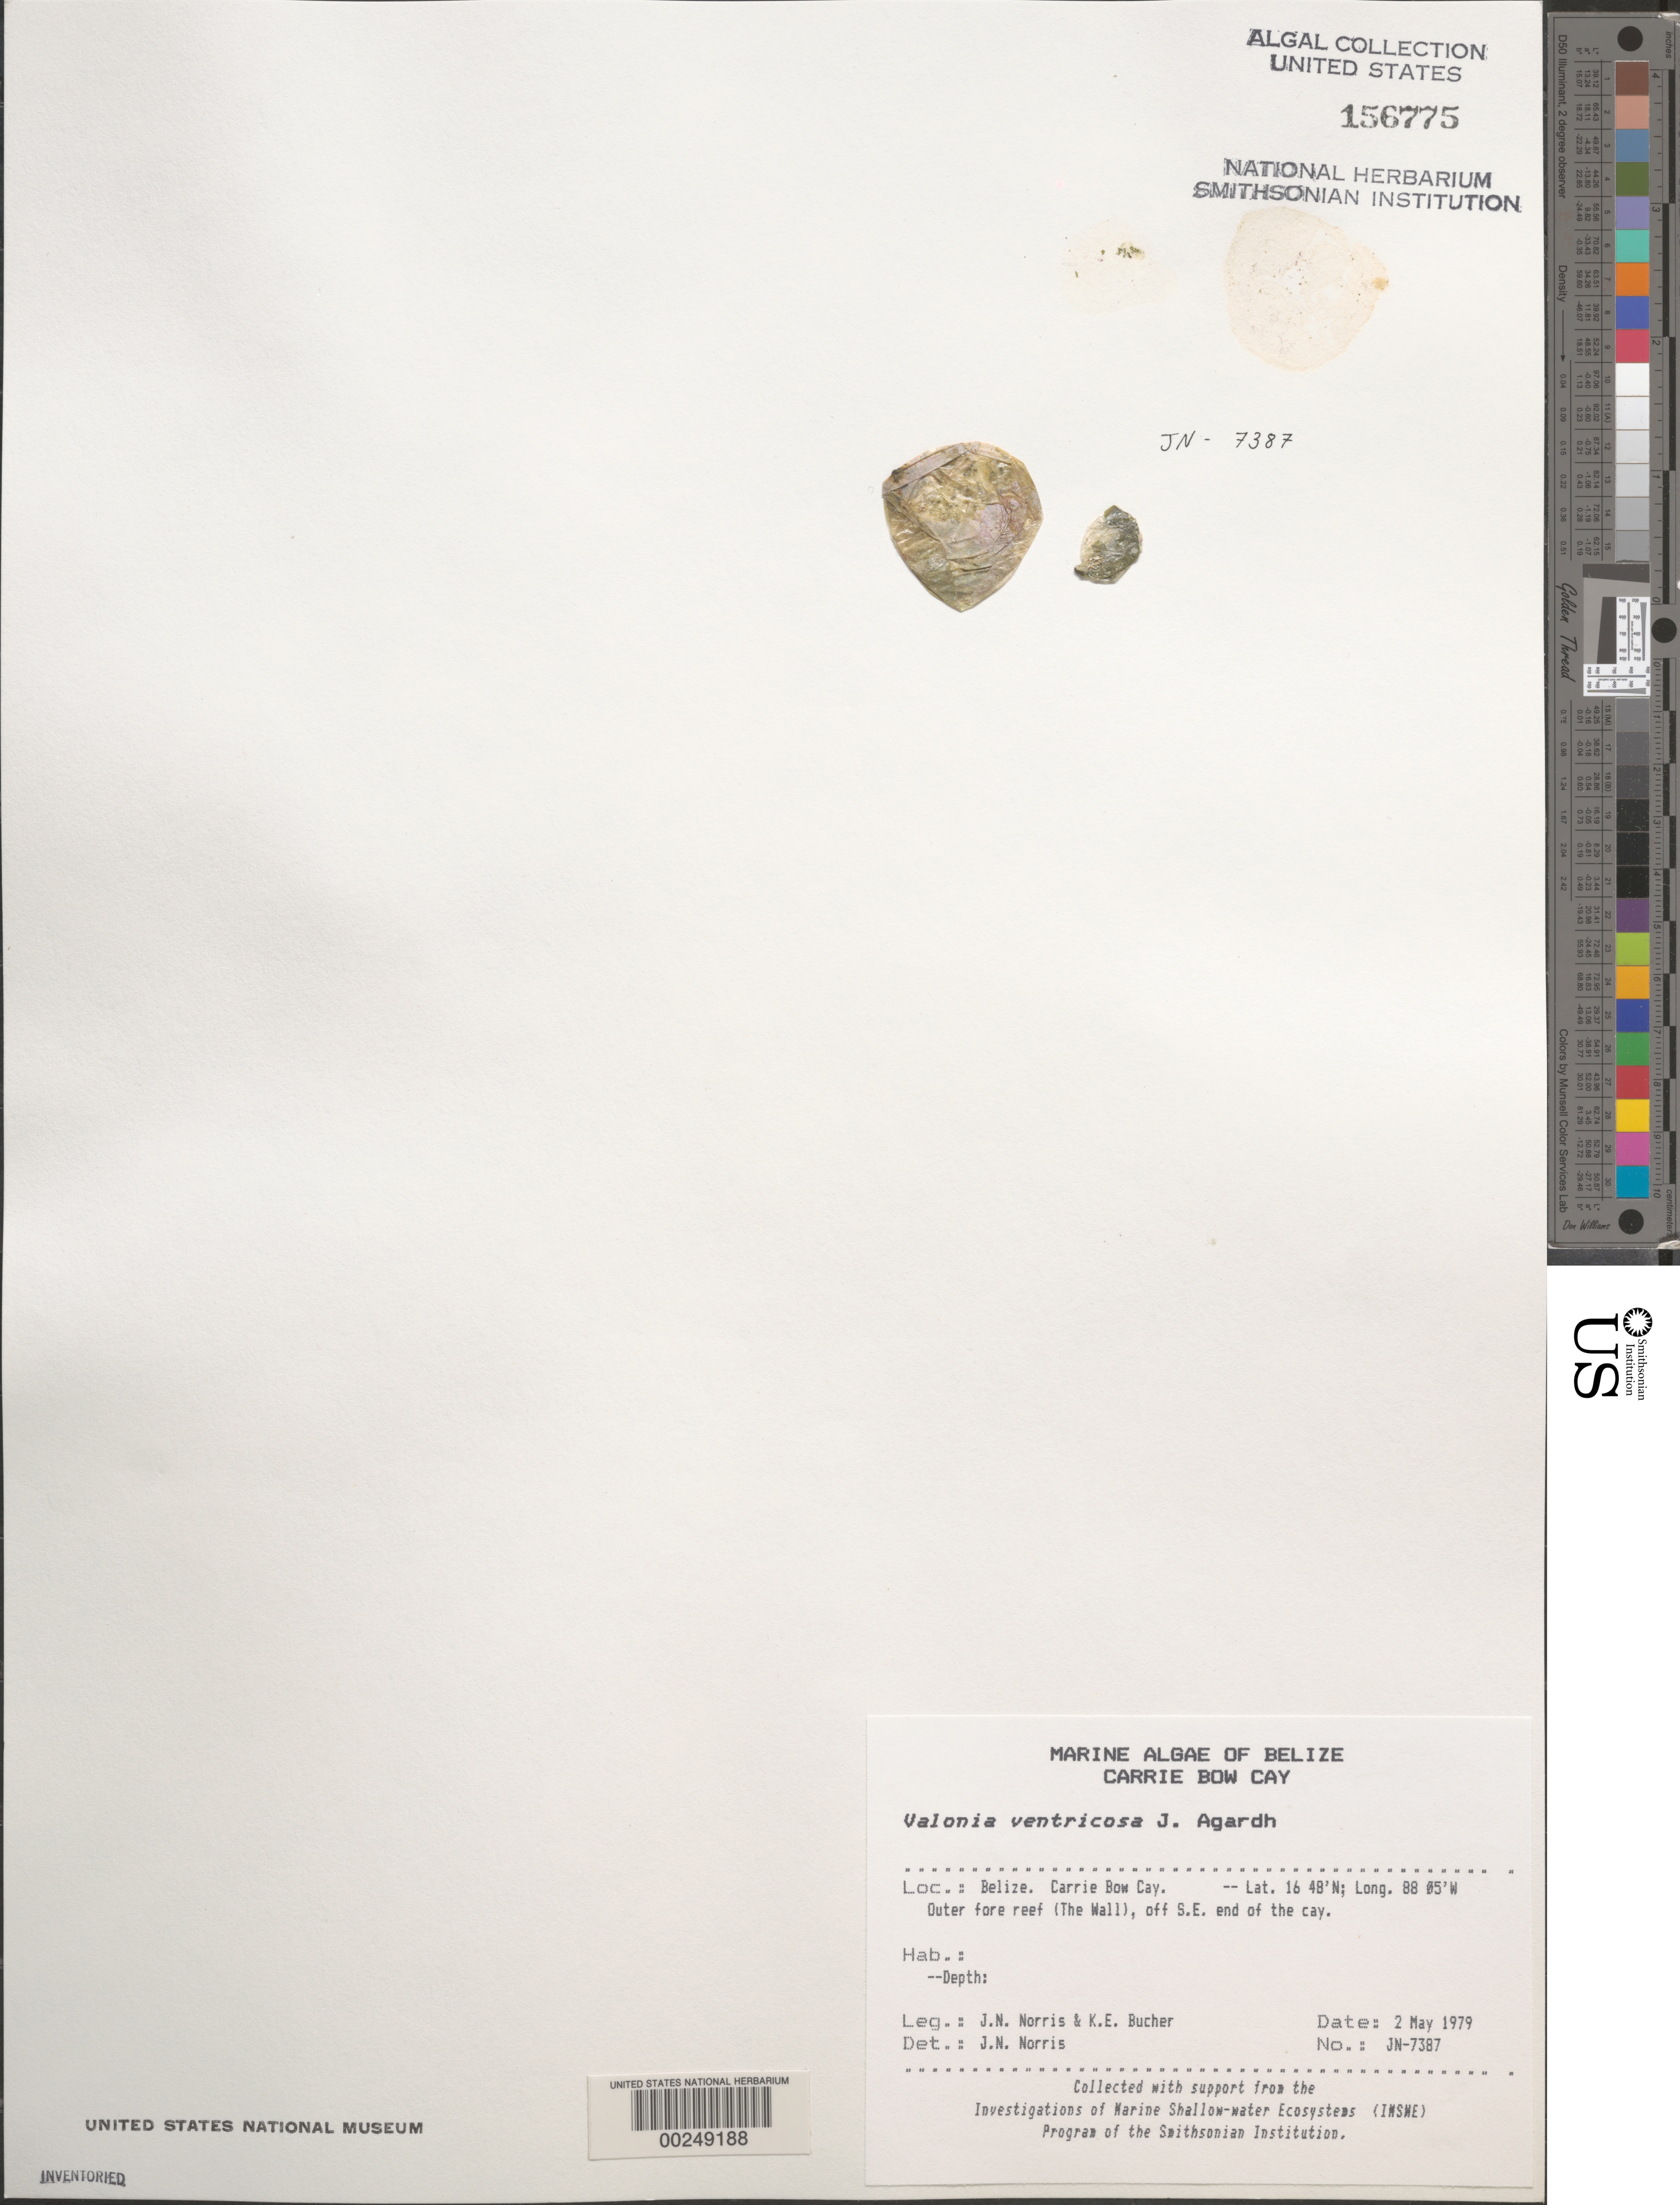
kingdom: Plantae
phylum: Chlorophyta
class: Ulvophyceae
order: Siphonocladales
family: Valoniaceae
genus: Valonia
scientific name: Valonia ventricosa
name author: J. Agardh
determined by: Norris, James N.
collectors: J. N. Norris & K. E. Bucher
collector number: JN-7387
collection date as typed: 02 May 1979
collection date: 1979-05-02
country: Belize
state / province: Stann Creek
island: Carrie Bow Cay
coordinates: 16 48'N, 88 05'W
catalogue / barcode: US 156775